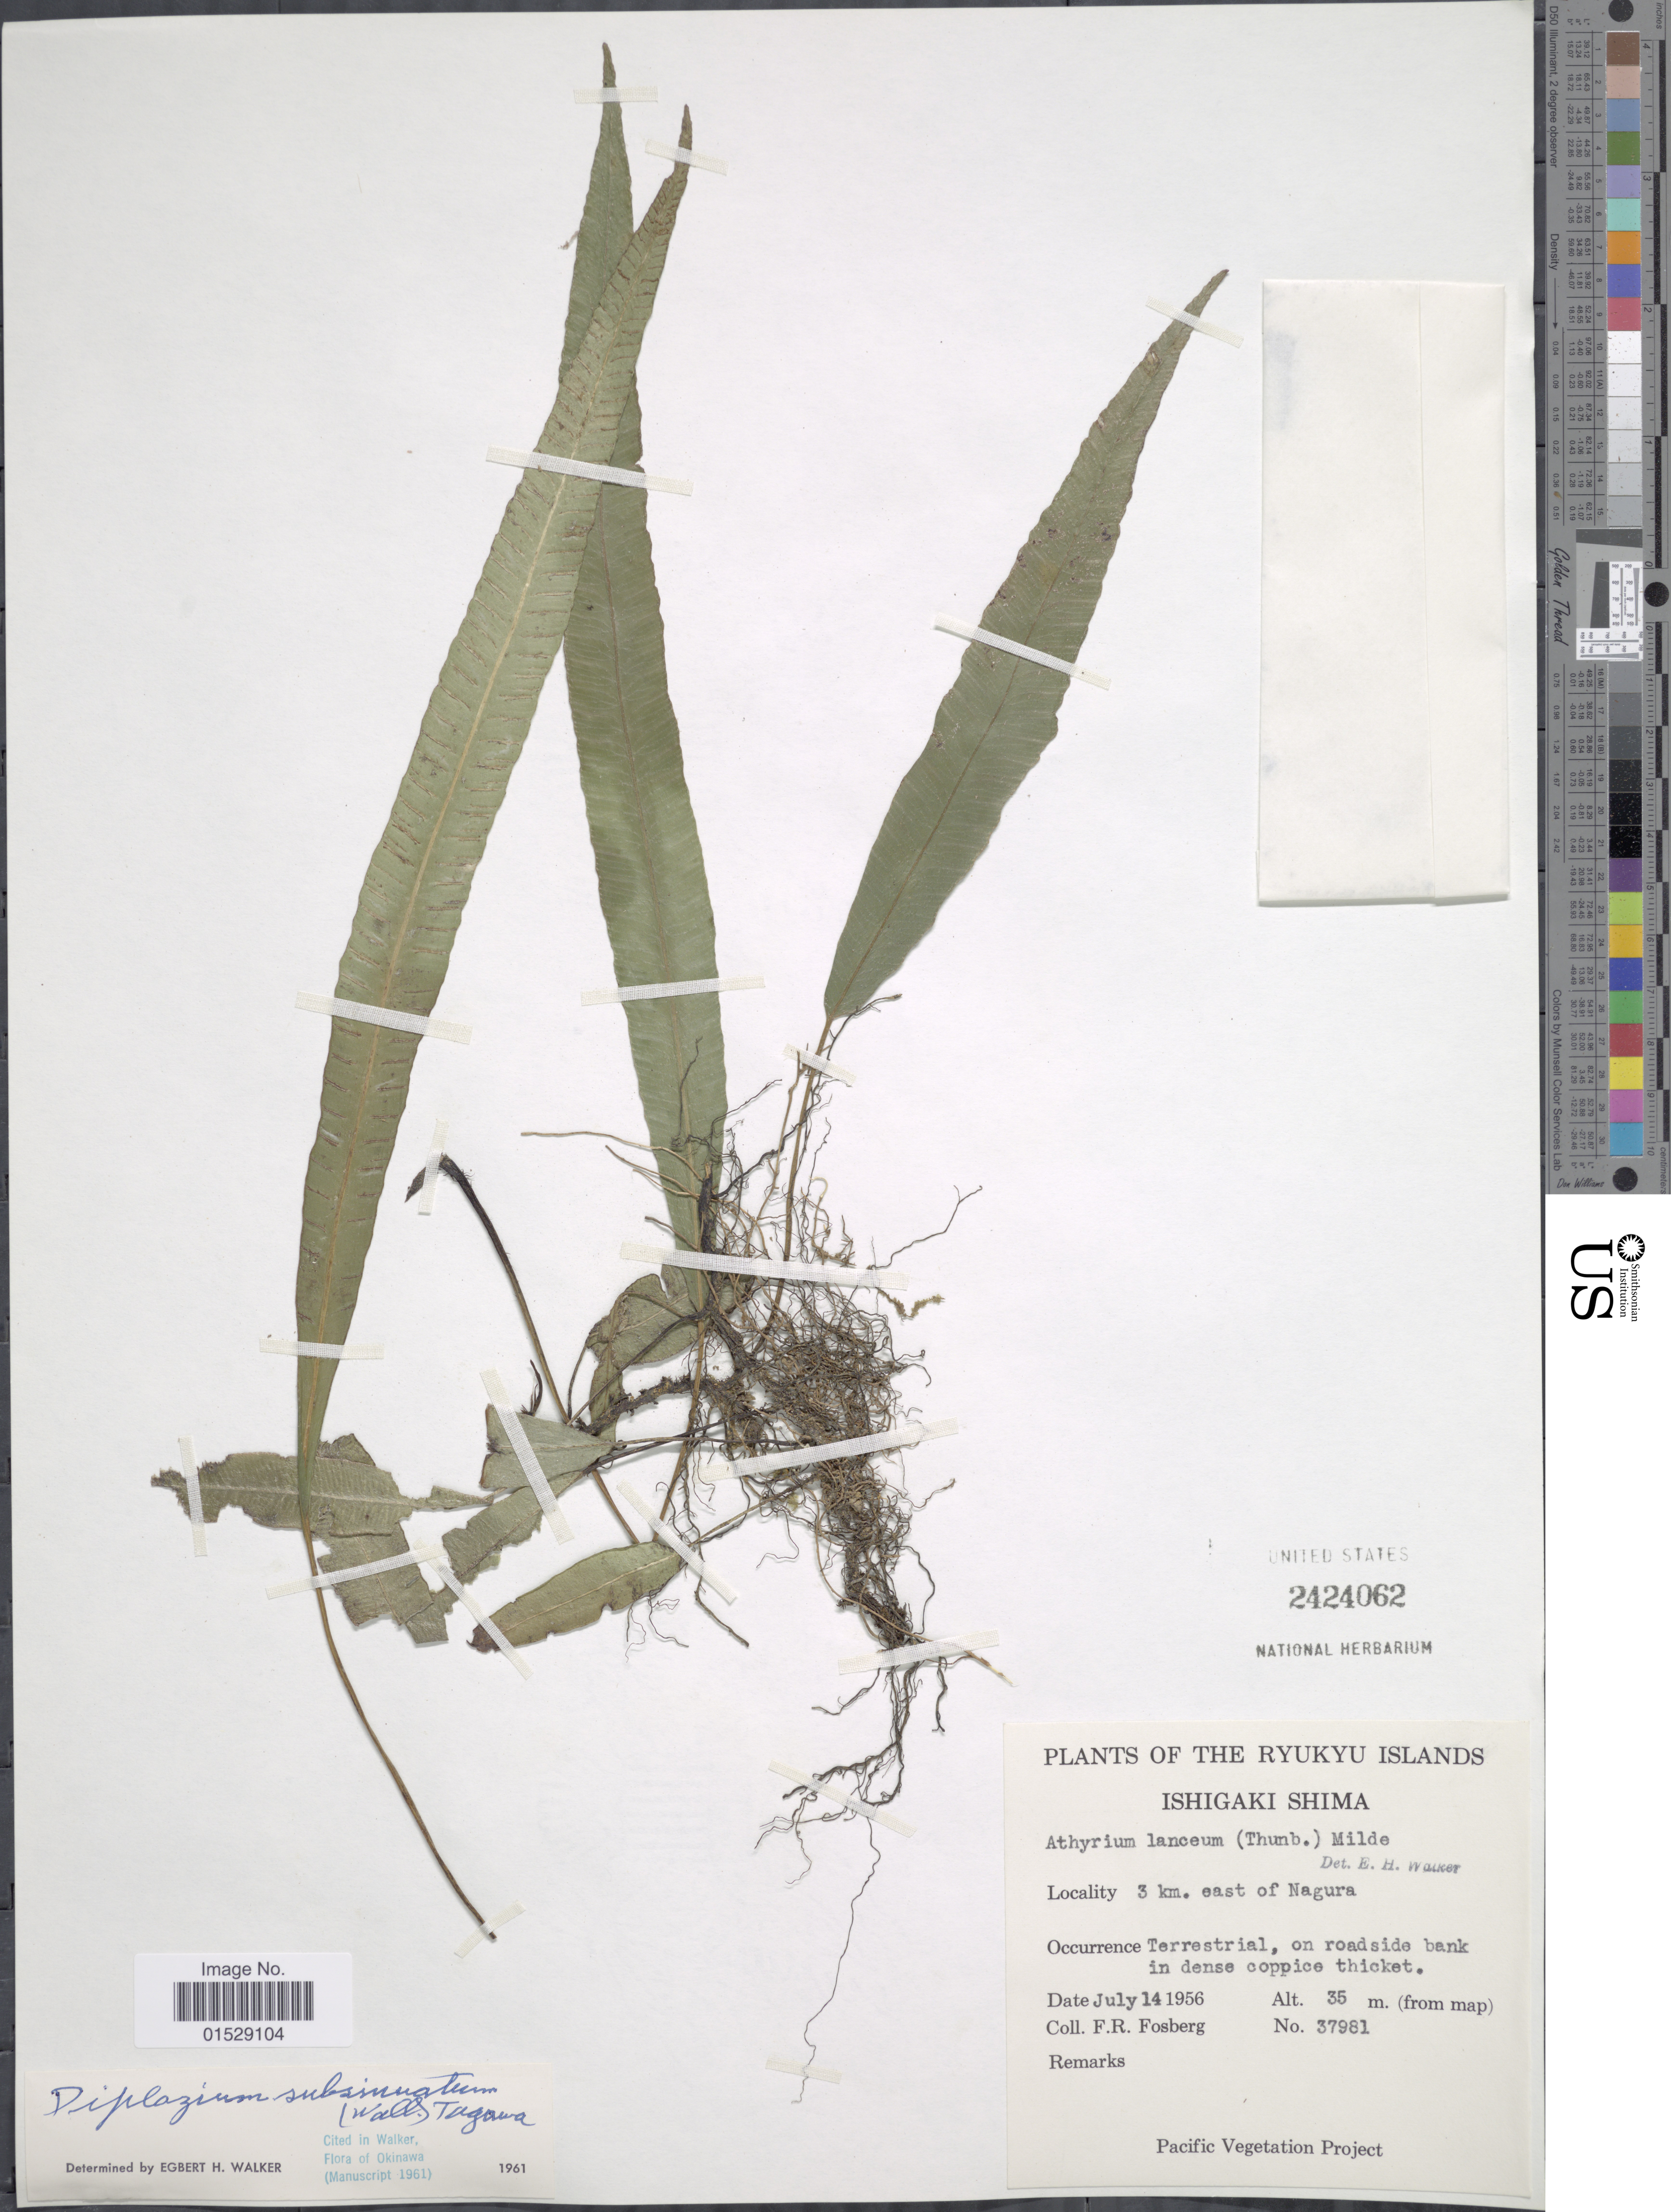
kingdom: Plantae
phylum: Tracheophyta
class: Polypodiopsida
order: Polypodiales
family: Athyriaceae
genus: Deparia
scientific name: Deparia lancea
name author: (Thunb.) Fraser-Jenk.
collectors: F. R. Fosberg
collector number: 37981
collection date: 1956-07-14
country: Japan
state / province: Okinawa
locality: Ryukyu Islands, Ishigaki Shima, 3 km. east of Nagura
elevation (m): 35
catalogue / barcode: US 2424062